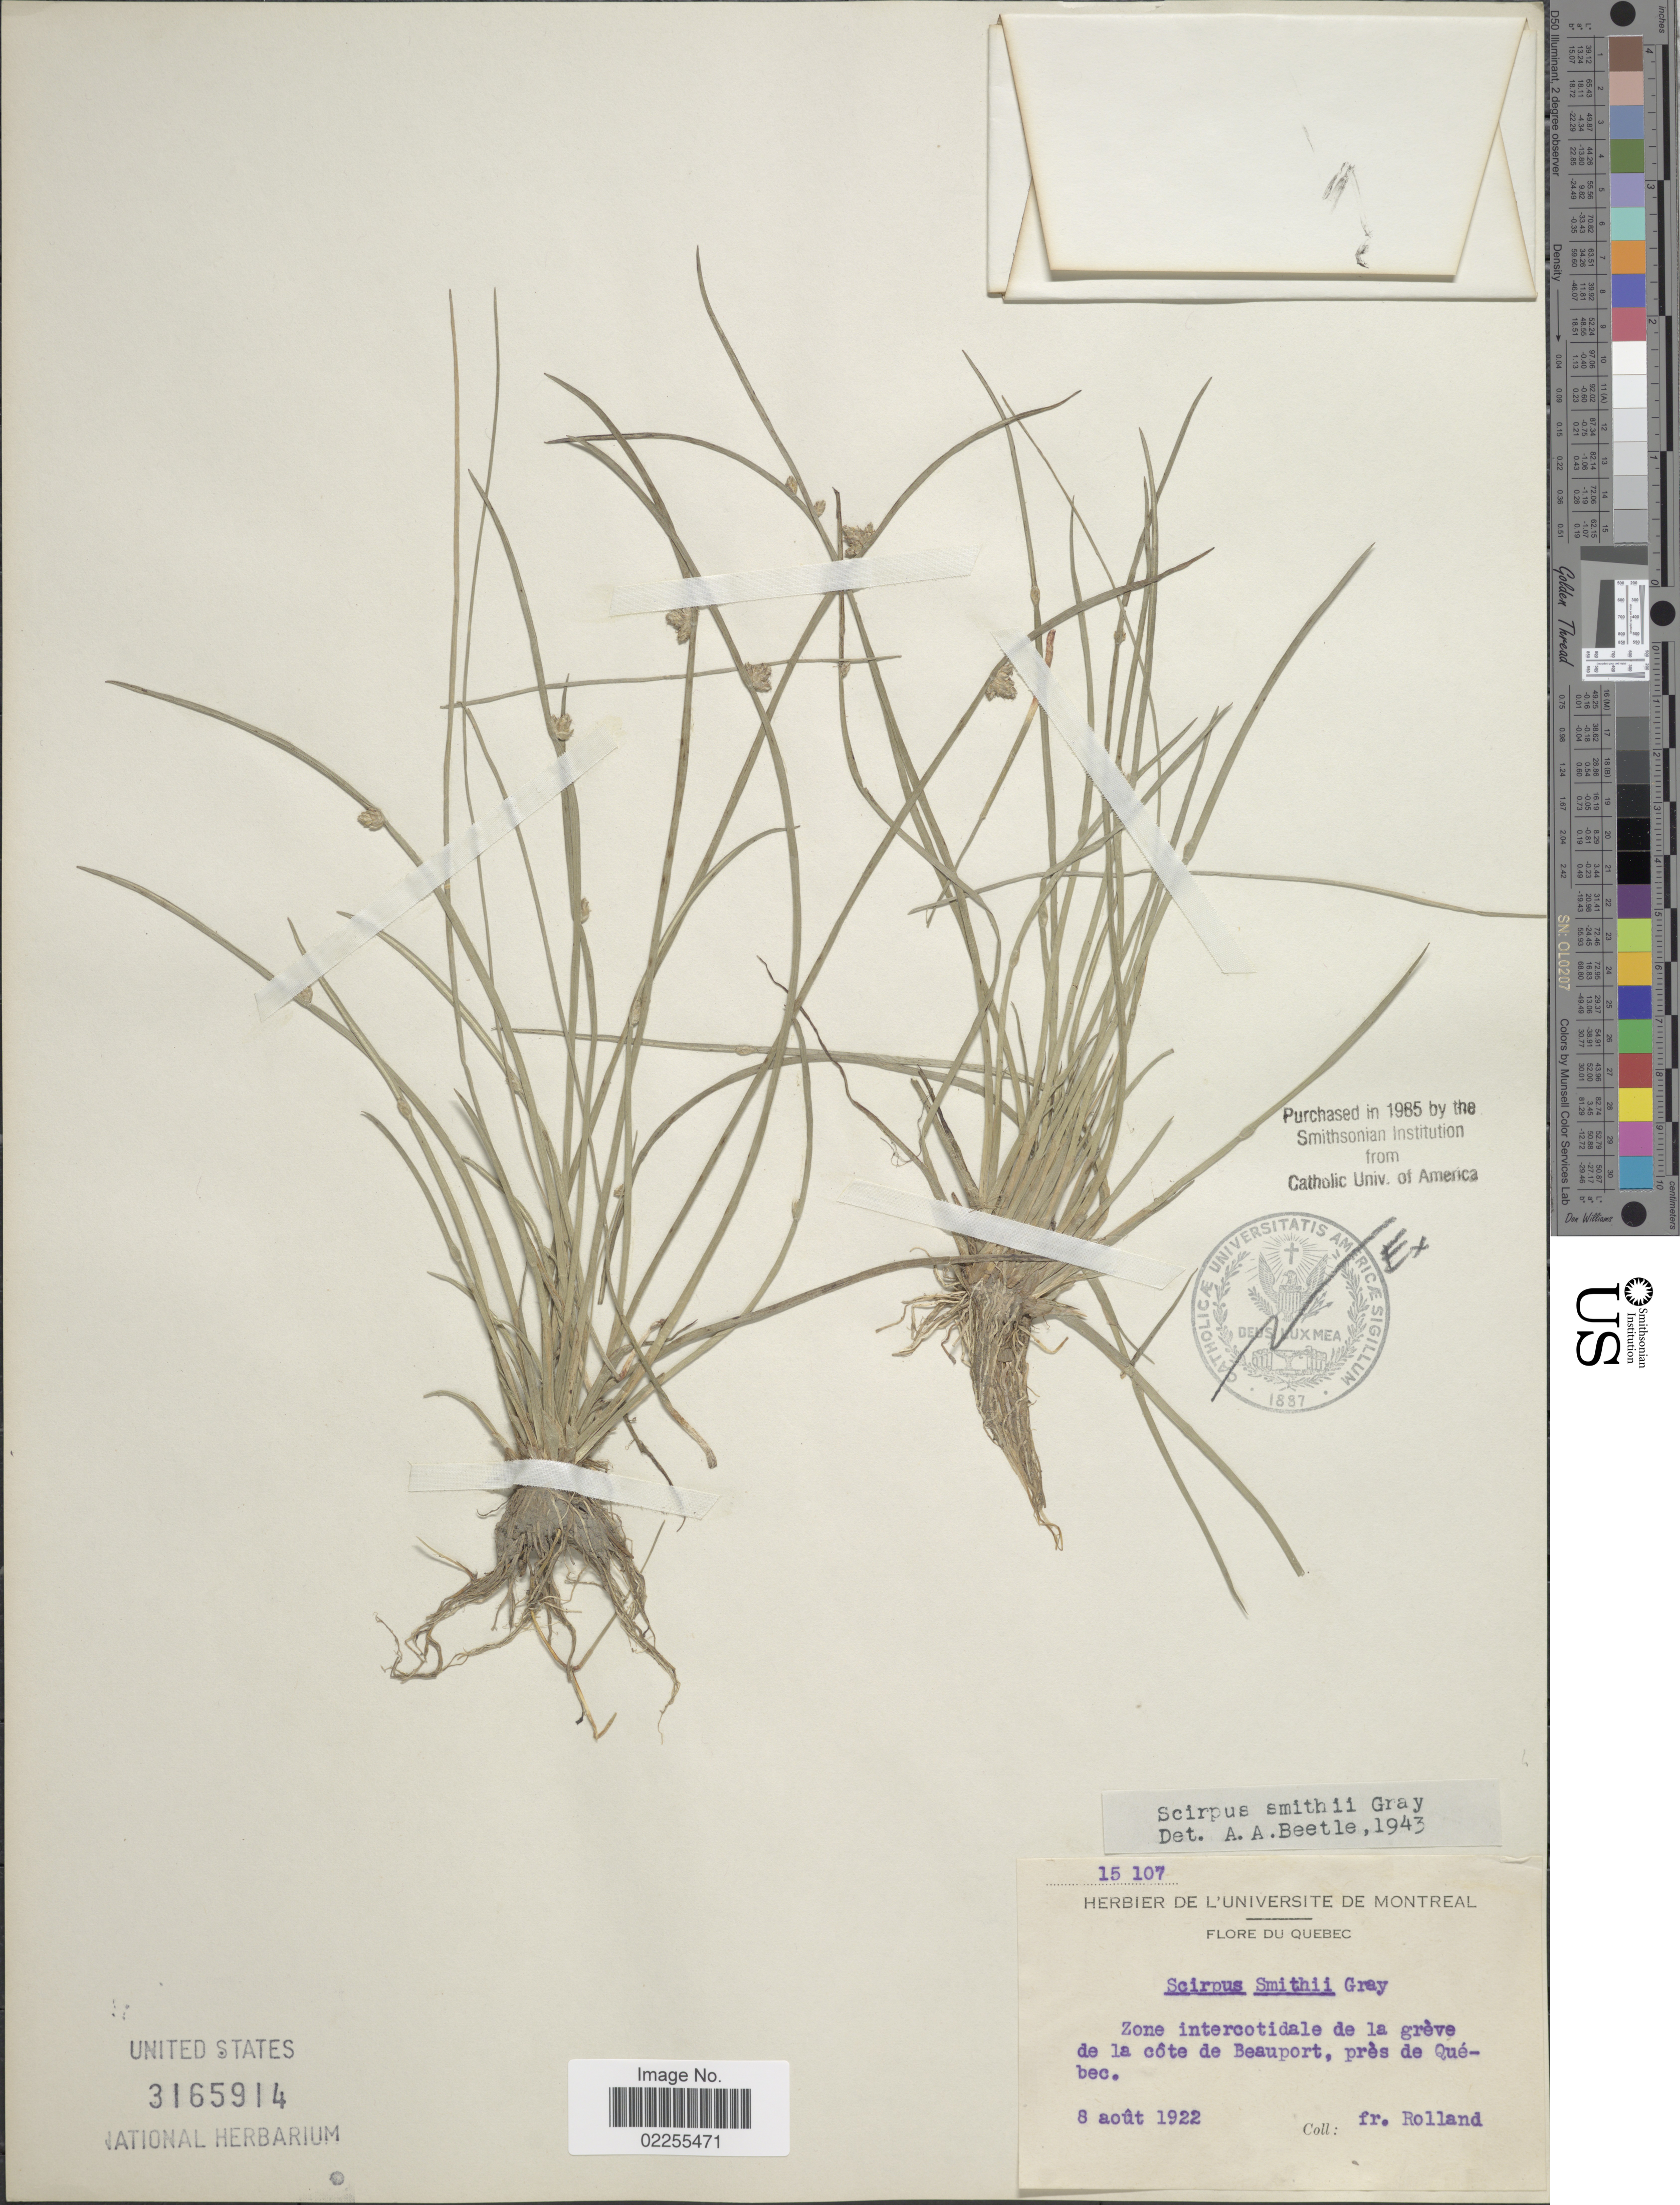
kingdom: Plantae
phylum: Tracheophyta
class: Liliopsida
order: Poales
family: Cyperaceae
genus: Schoenoplectus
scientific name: Schoenoplectus smithii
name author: (A. Gray) Soják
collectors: F. Rolland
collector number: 15107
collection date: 1922-08-08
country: Canada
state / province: Quebec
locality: Zone intercotidale de la greve de Beauport, pres de Quebec.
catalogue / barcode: US 3165914